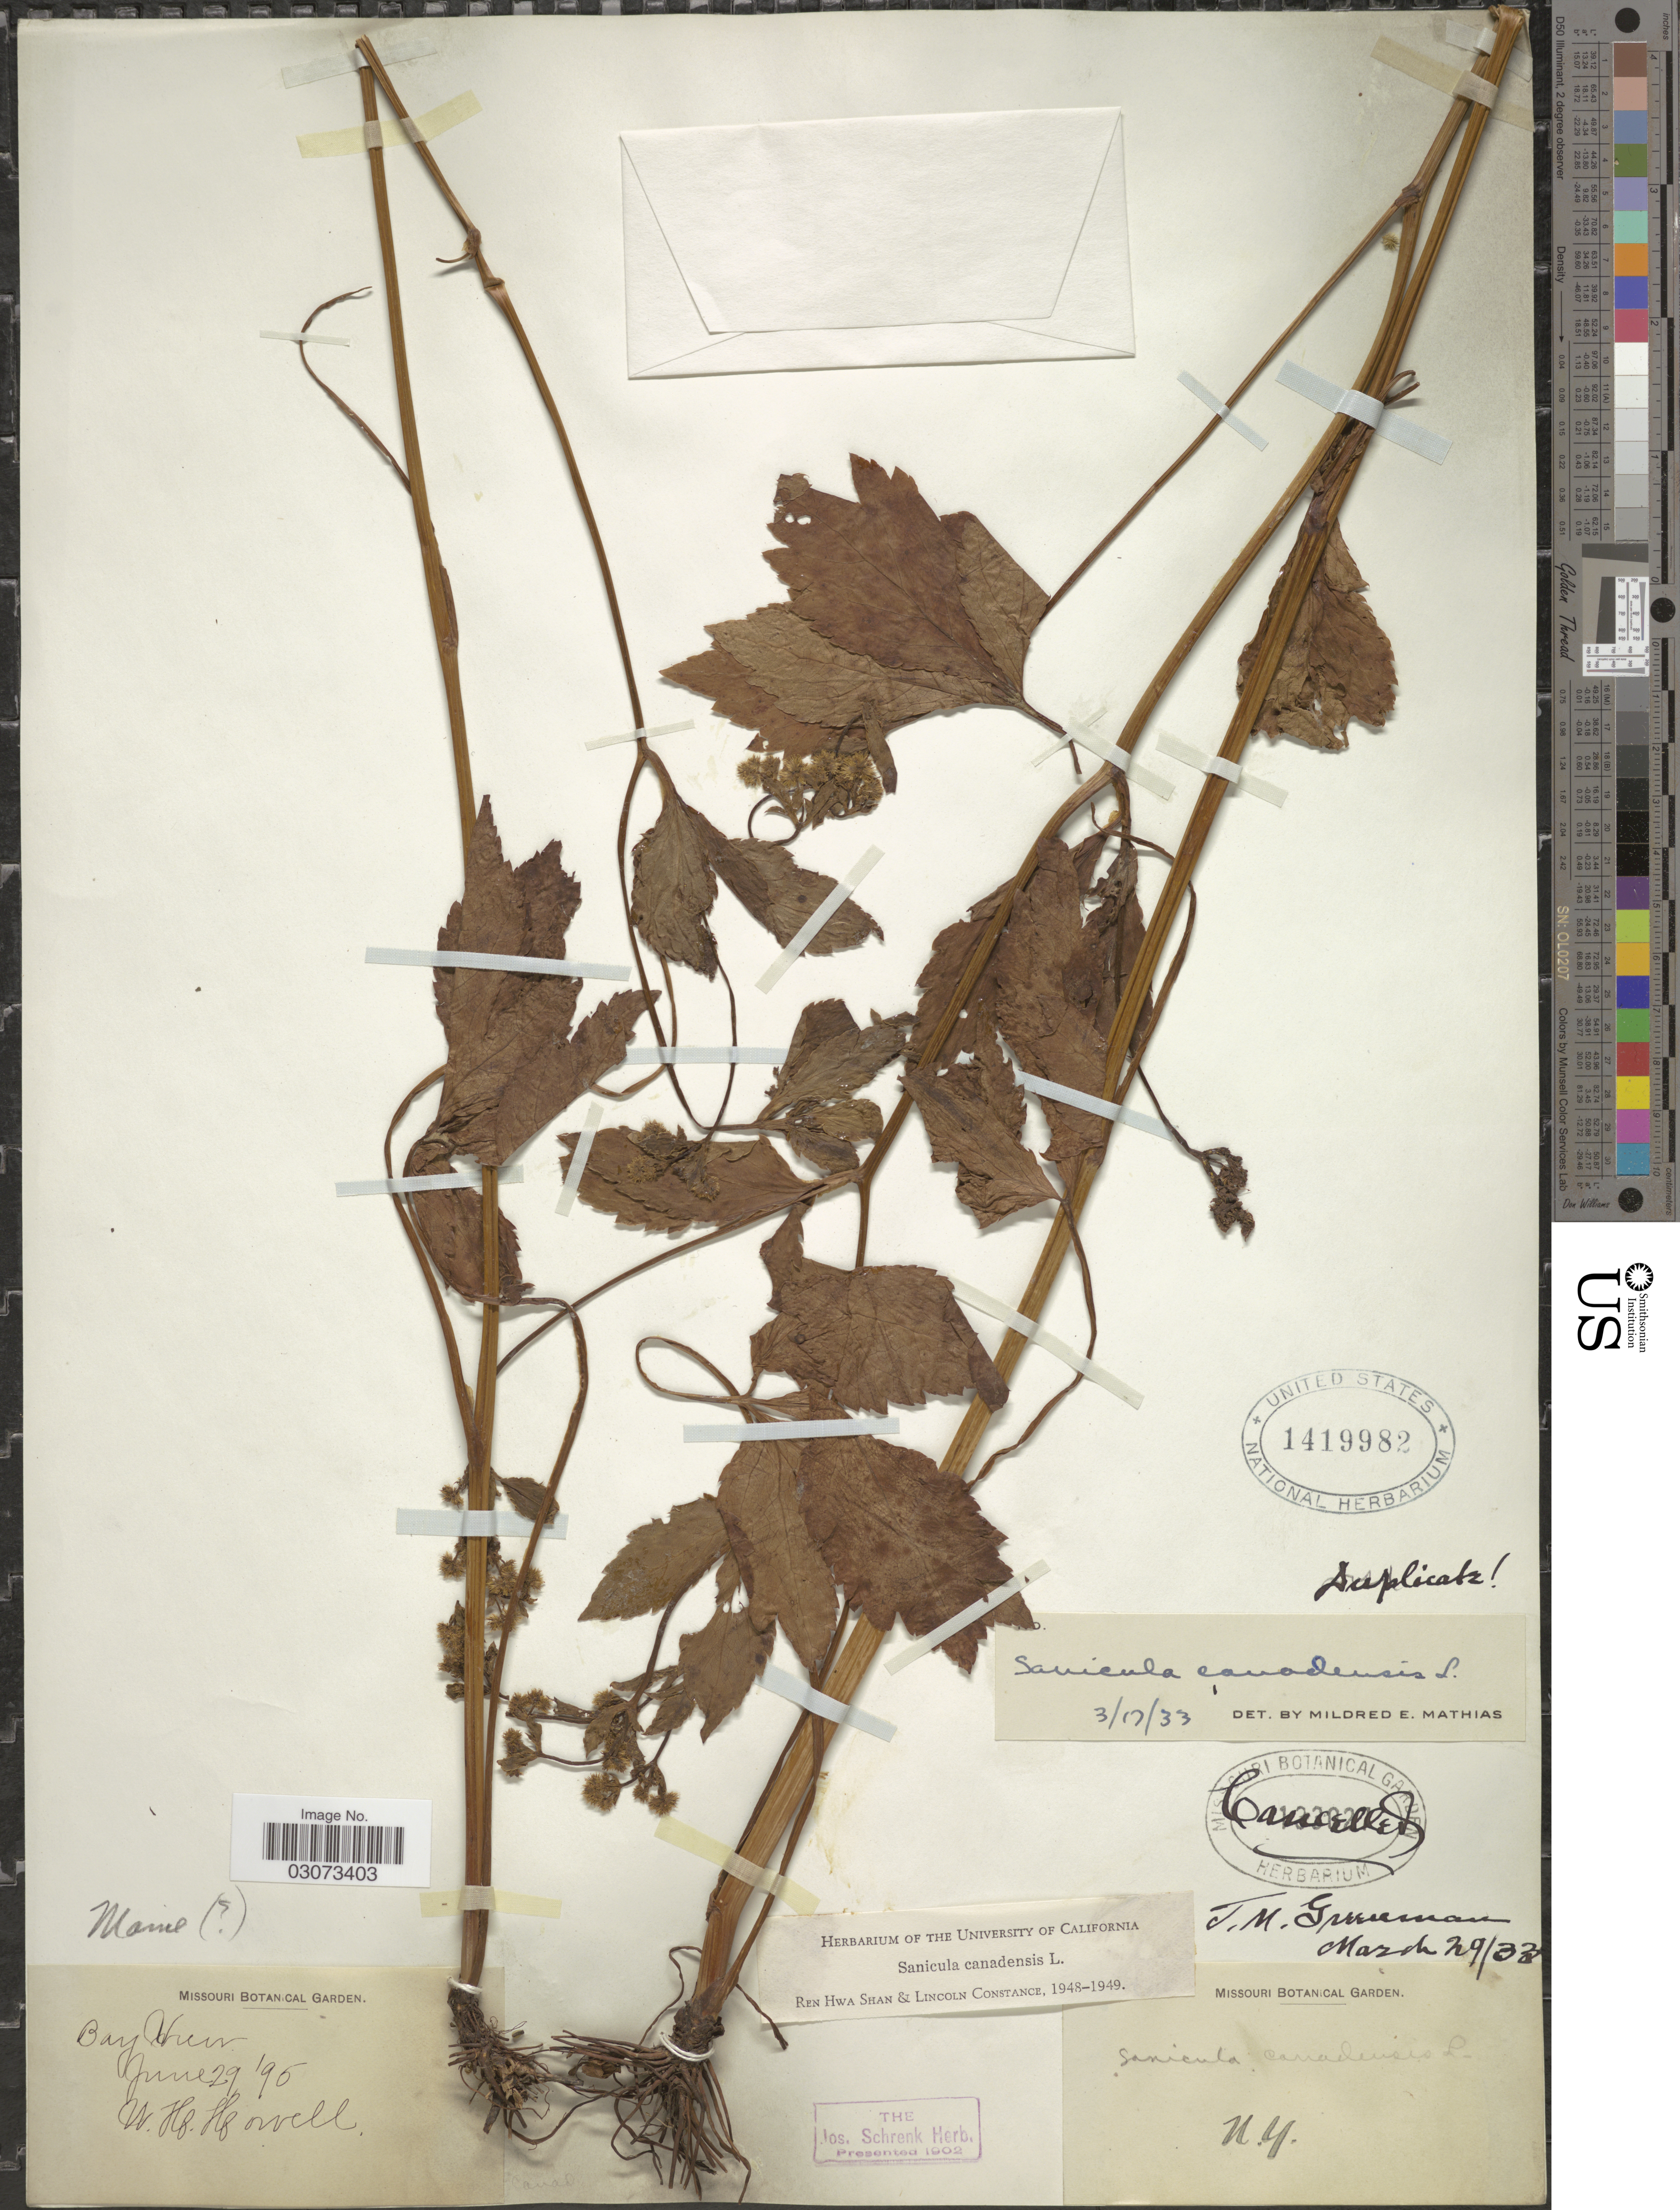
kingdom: Plantae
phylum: Tracheophyta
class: Magnoliopsida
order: Apiales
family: Apiaceae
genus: Sanicula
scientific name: Sanicula canadensis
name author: L.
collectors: W. Howell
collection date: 1895-06-29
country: United States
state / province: New York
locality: Bay View.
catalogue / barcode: US 1419982